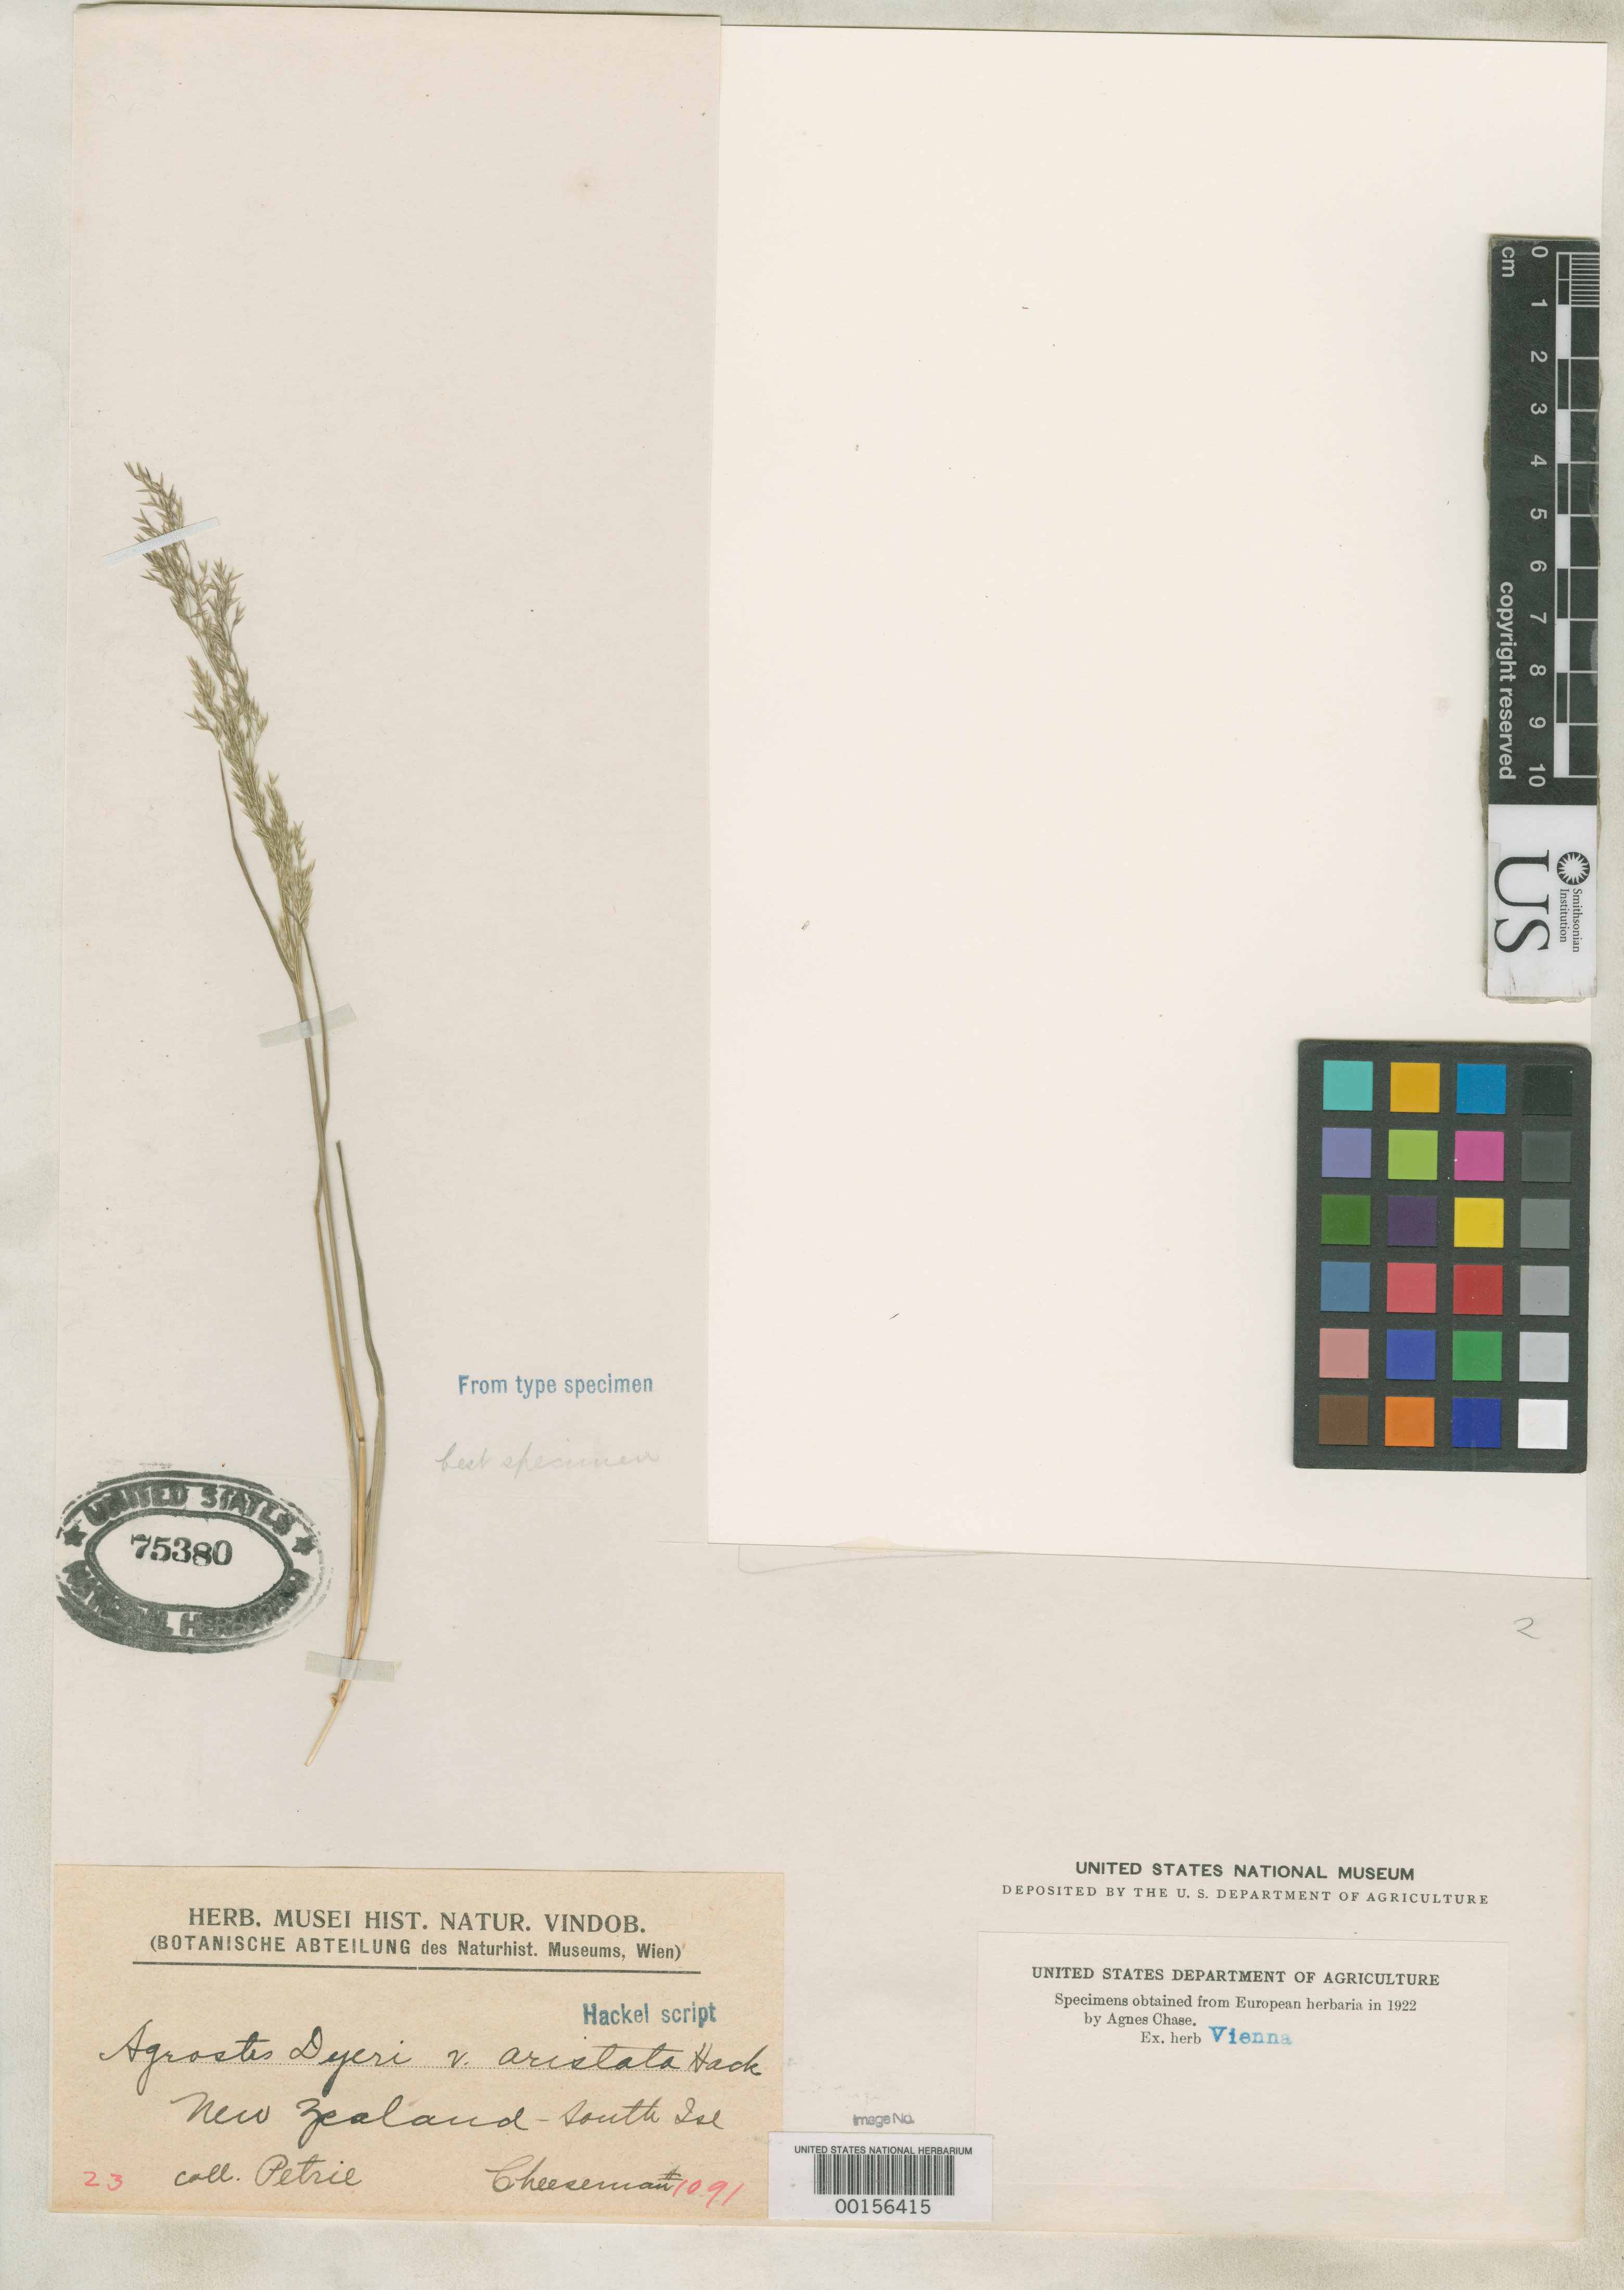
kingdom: Plantae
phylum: Tracheophyta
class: Liliopsida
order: Poales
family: Poaceae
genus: Agrostis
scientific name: Agrostis dyeri var. aristata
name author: Hack. in Cheeseman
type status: Type Fragment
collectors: D. Petrie & T. F. Cheeseman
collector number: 1091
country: New Zealand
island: South Island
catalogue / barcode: US 75380